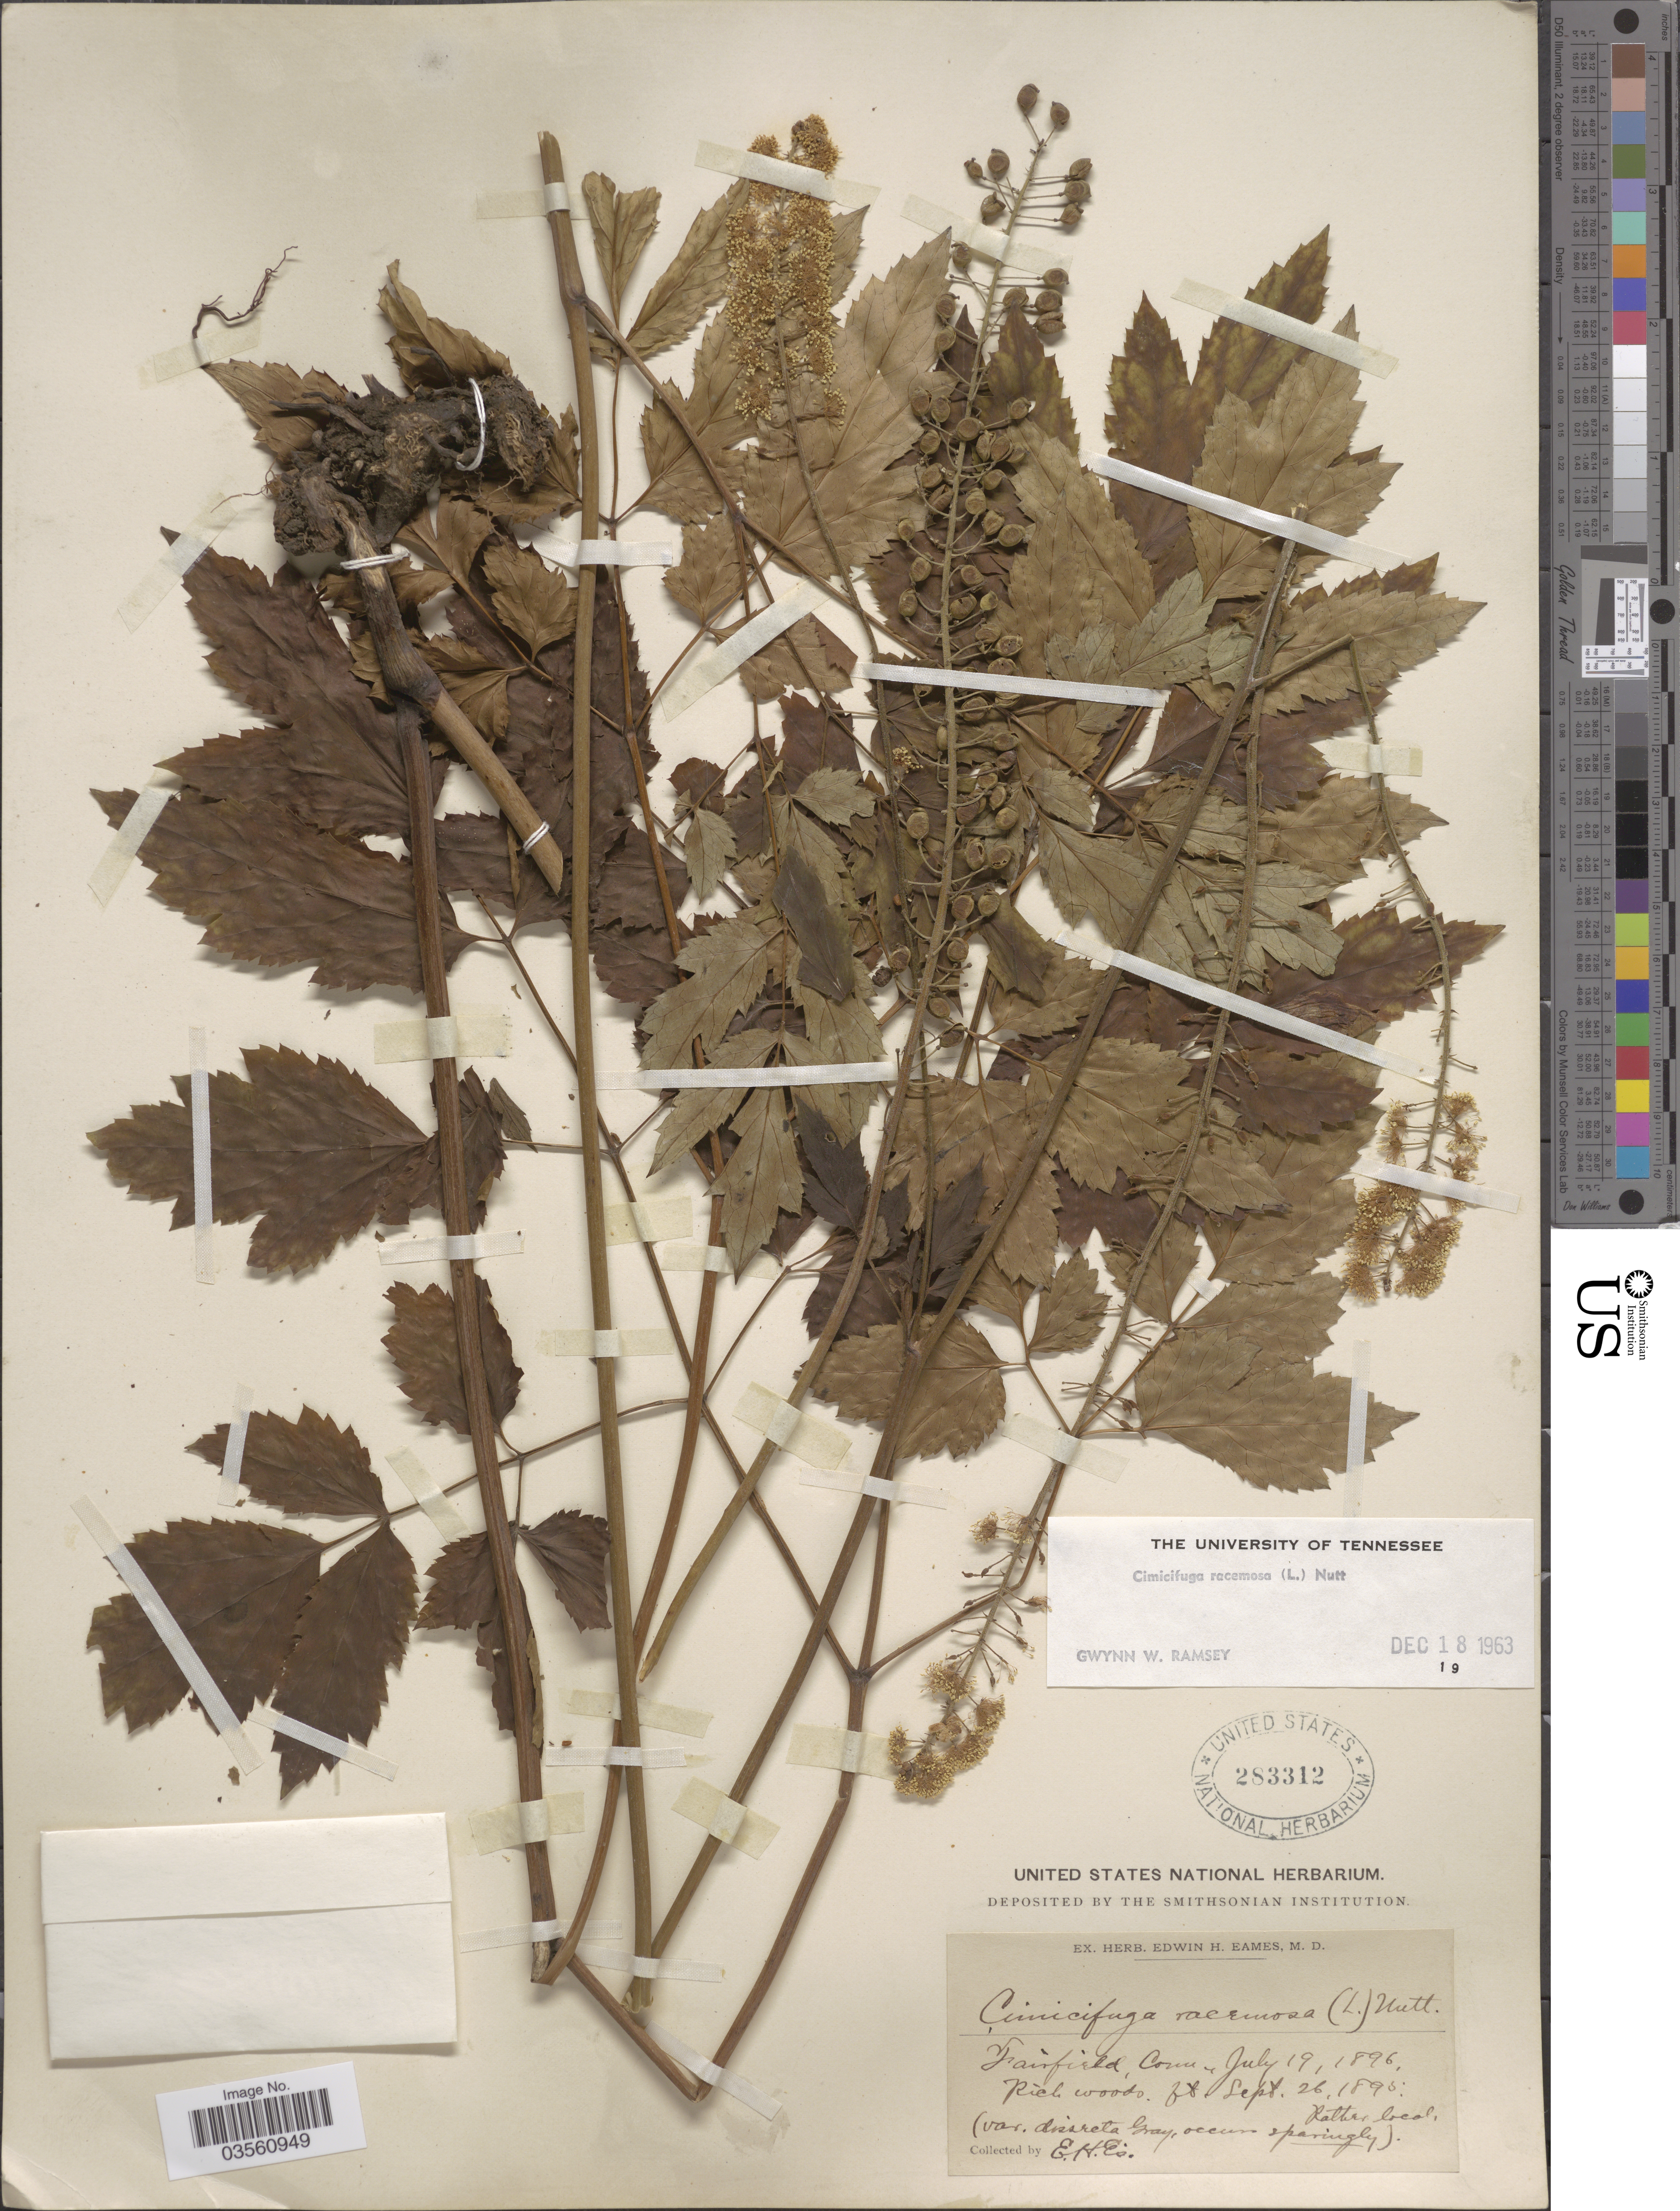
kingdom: Plantae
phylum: Tracheophyta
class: Magnoliopsida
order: Ranunculales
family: Ranunculaceae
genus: Actaea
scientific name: Actaea racemosa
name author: L.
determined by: Strong, M. T., (US), Smithsonian Institution - National Museum of Natural History (UNITED STATES)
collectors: E. H. Eames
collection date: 1896-07-19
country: United States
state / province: Connecticut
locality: Fairfield.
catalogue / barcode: US 283312